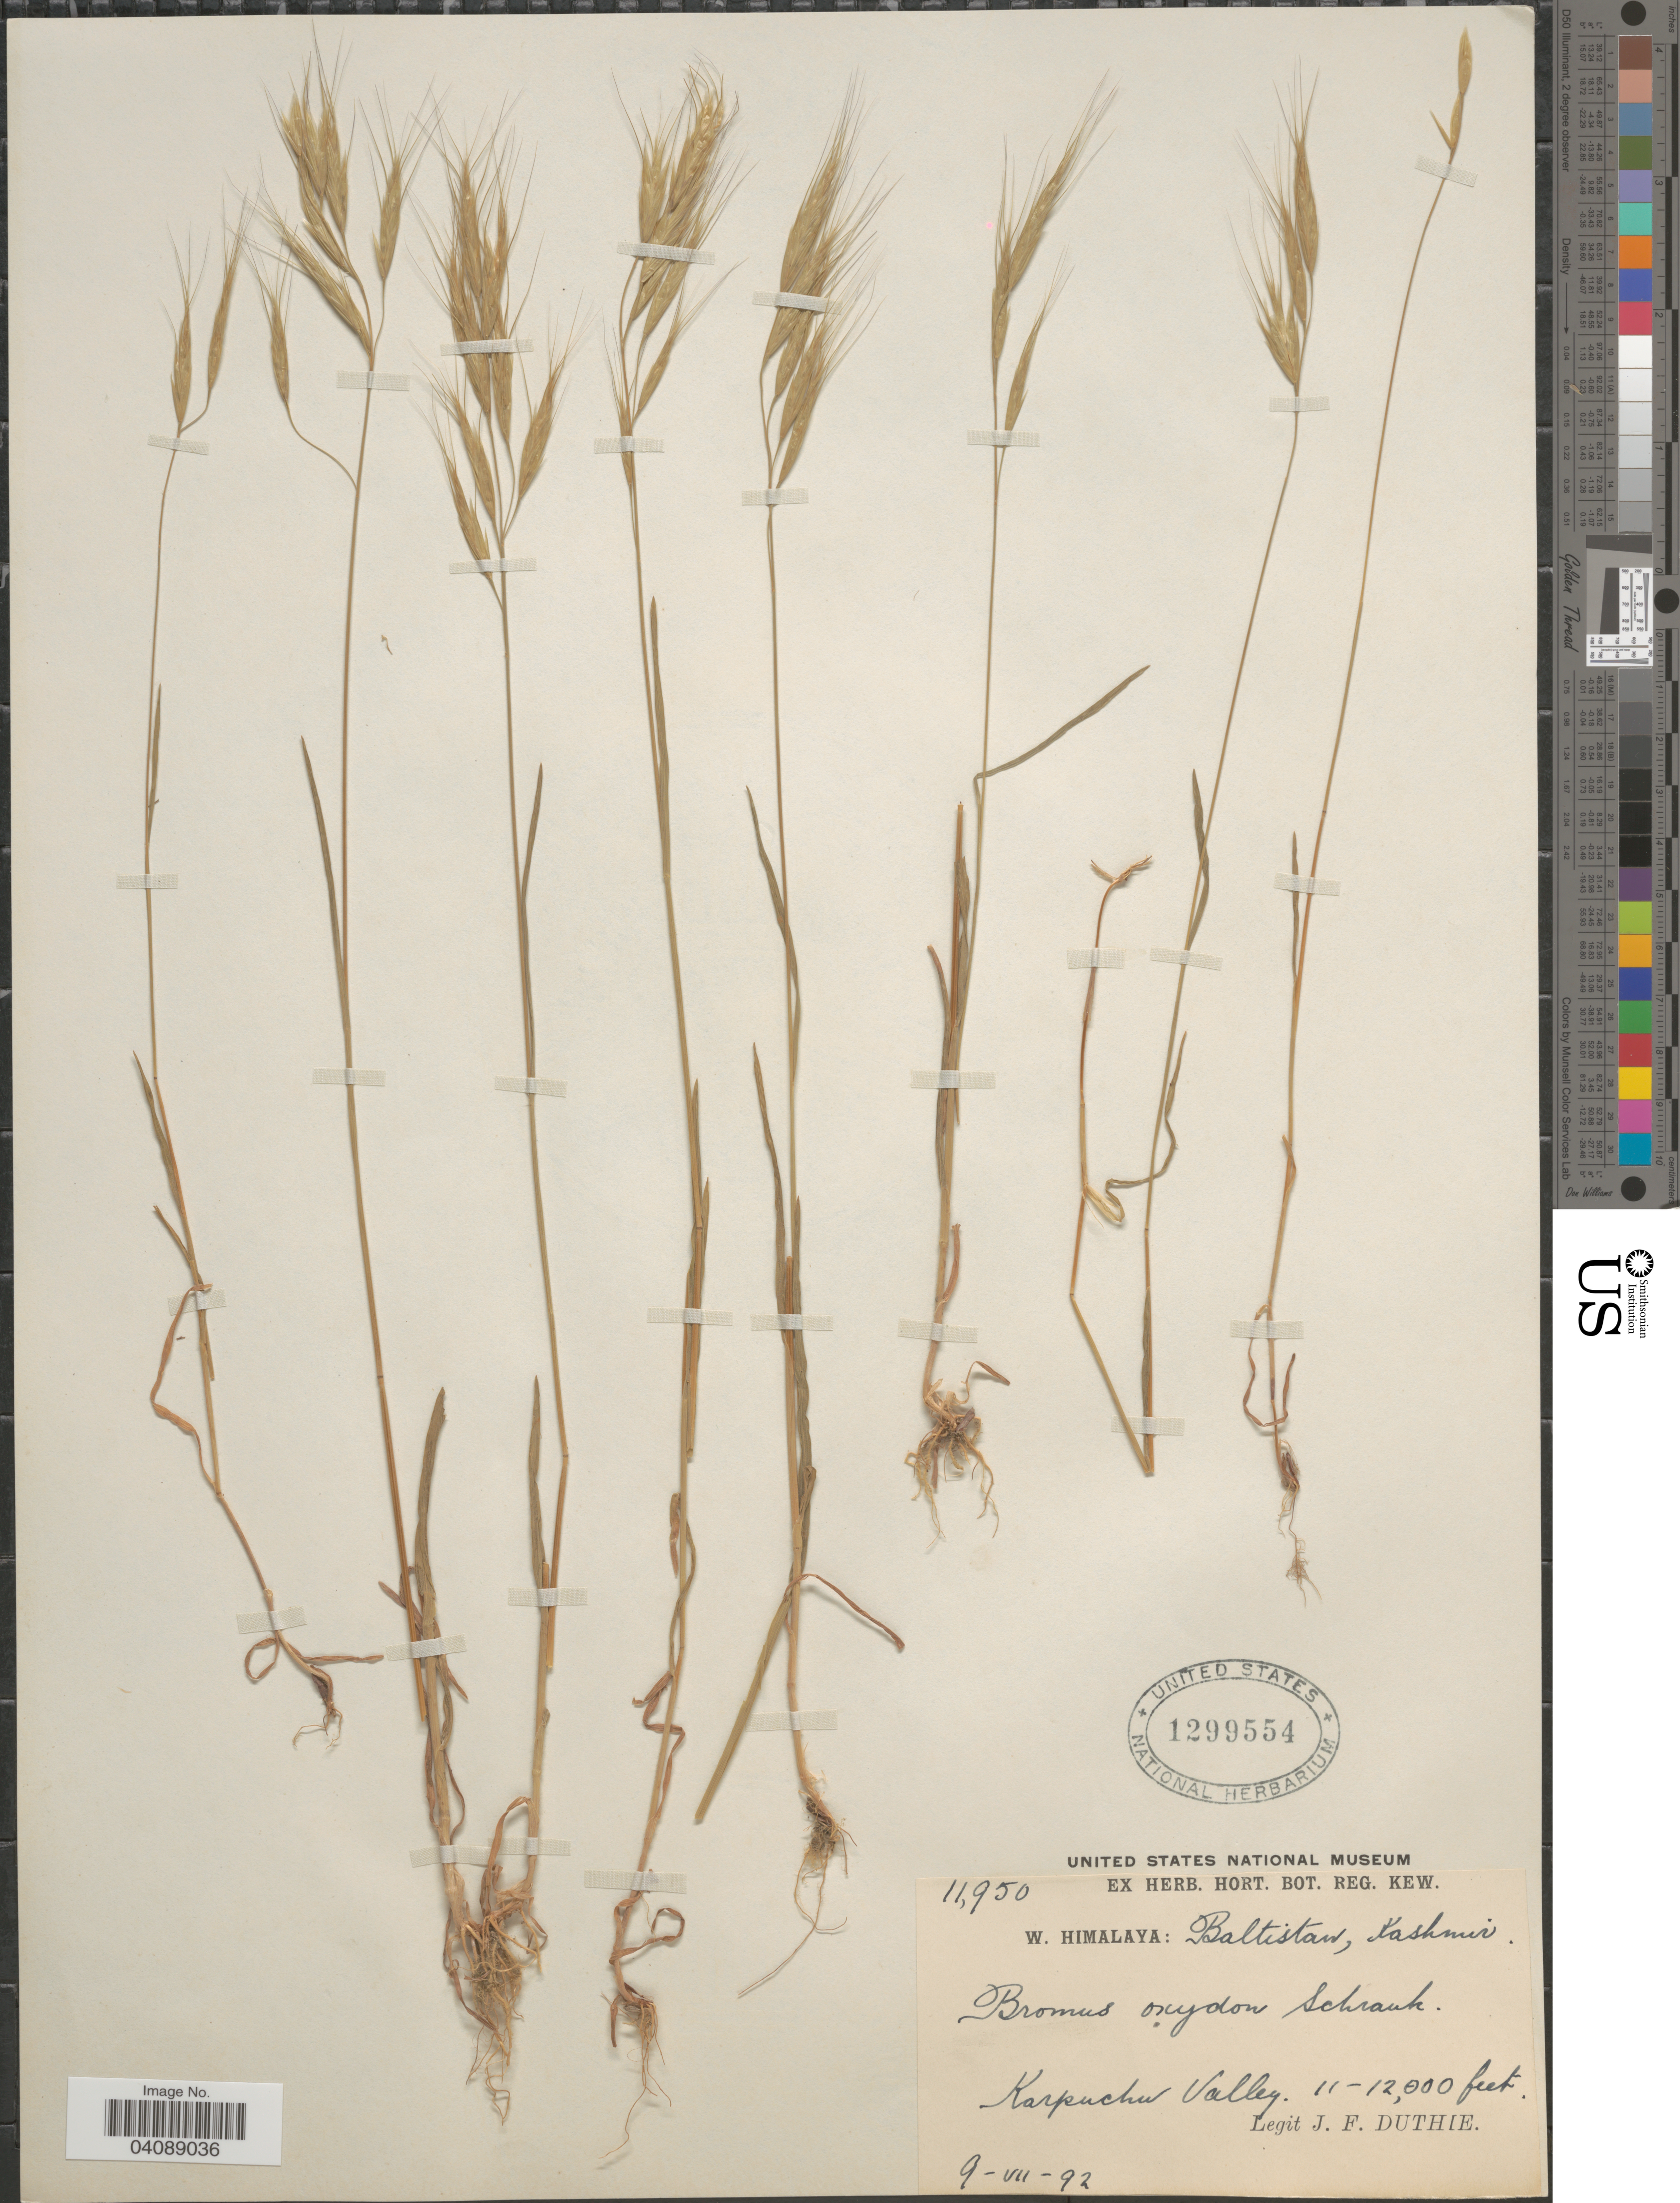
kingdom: Plantae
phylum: Tracheophyta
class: Liliopsida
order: Poales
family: Poaceae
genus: Bromus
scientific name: Bromus oxyodon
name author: Schrenk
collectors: J. F. Duthie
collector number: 11950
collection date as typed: Transcribed d/m/y: 9/7/92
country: India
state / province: Jammu and Kashmir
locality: W. Himalaya: Baltistan, Kashmir. Karpuchu Valley.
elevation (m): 3353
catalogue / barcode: US 1299554